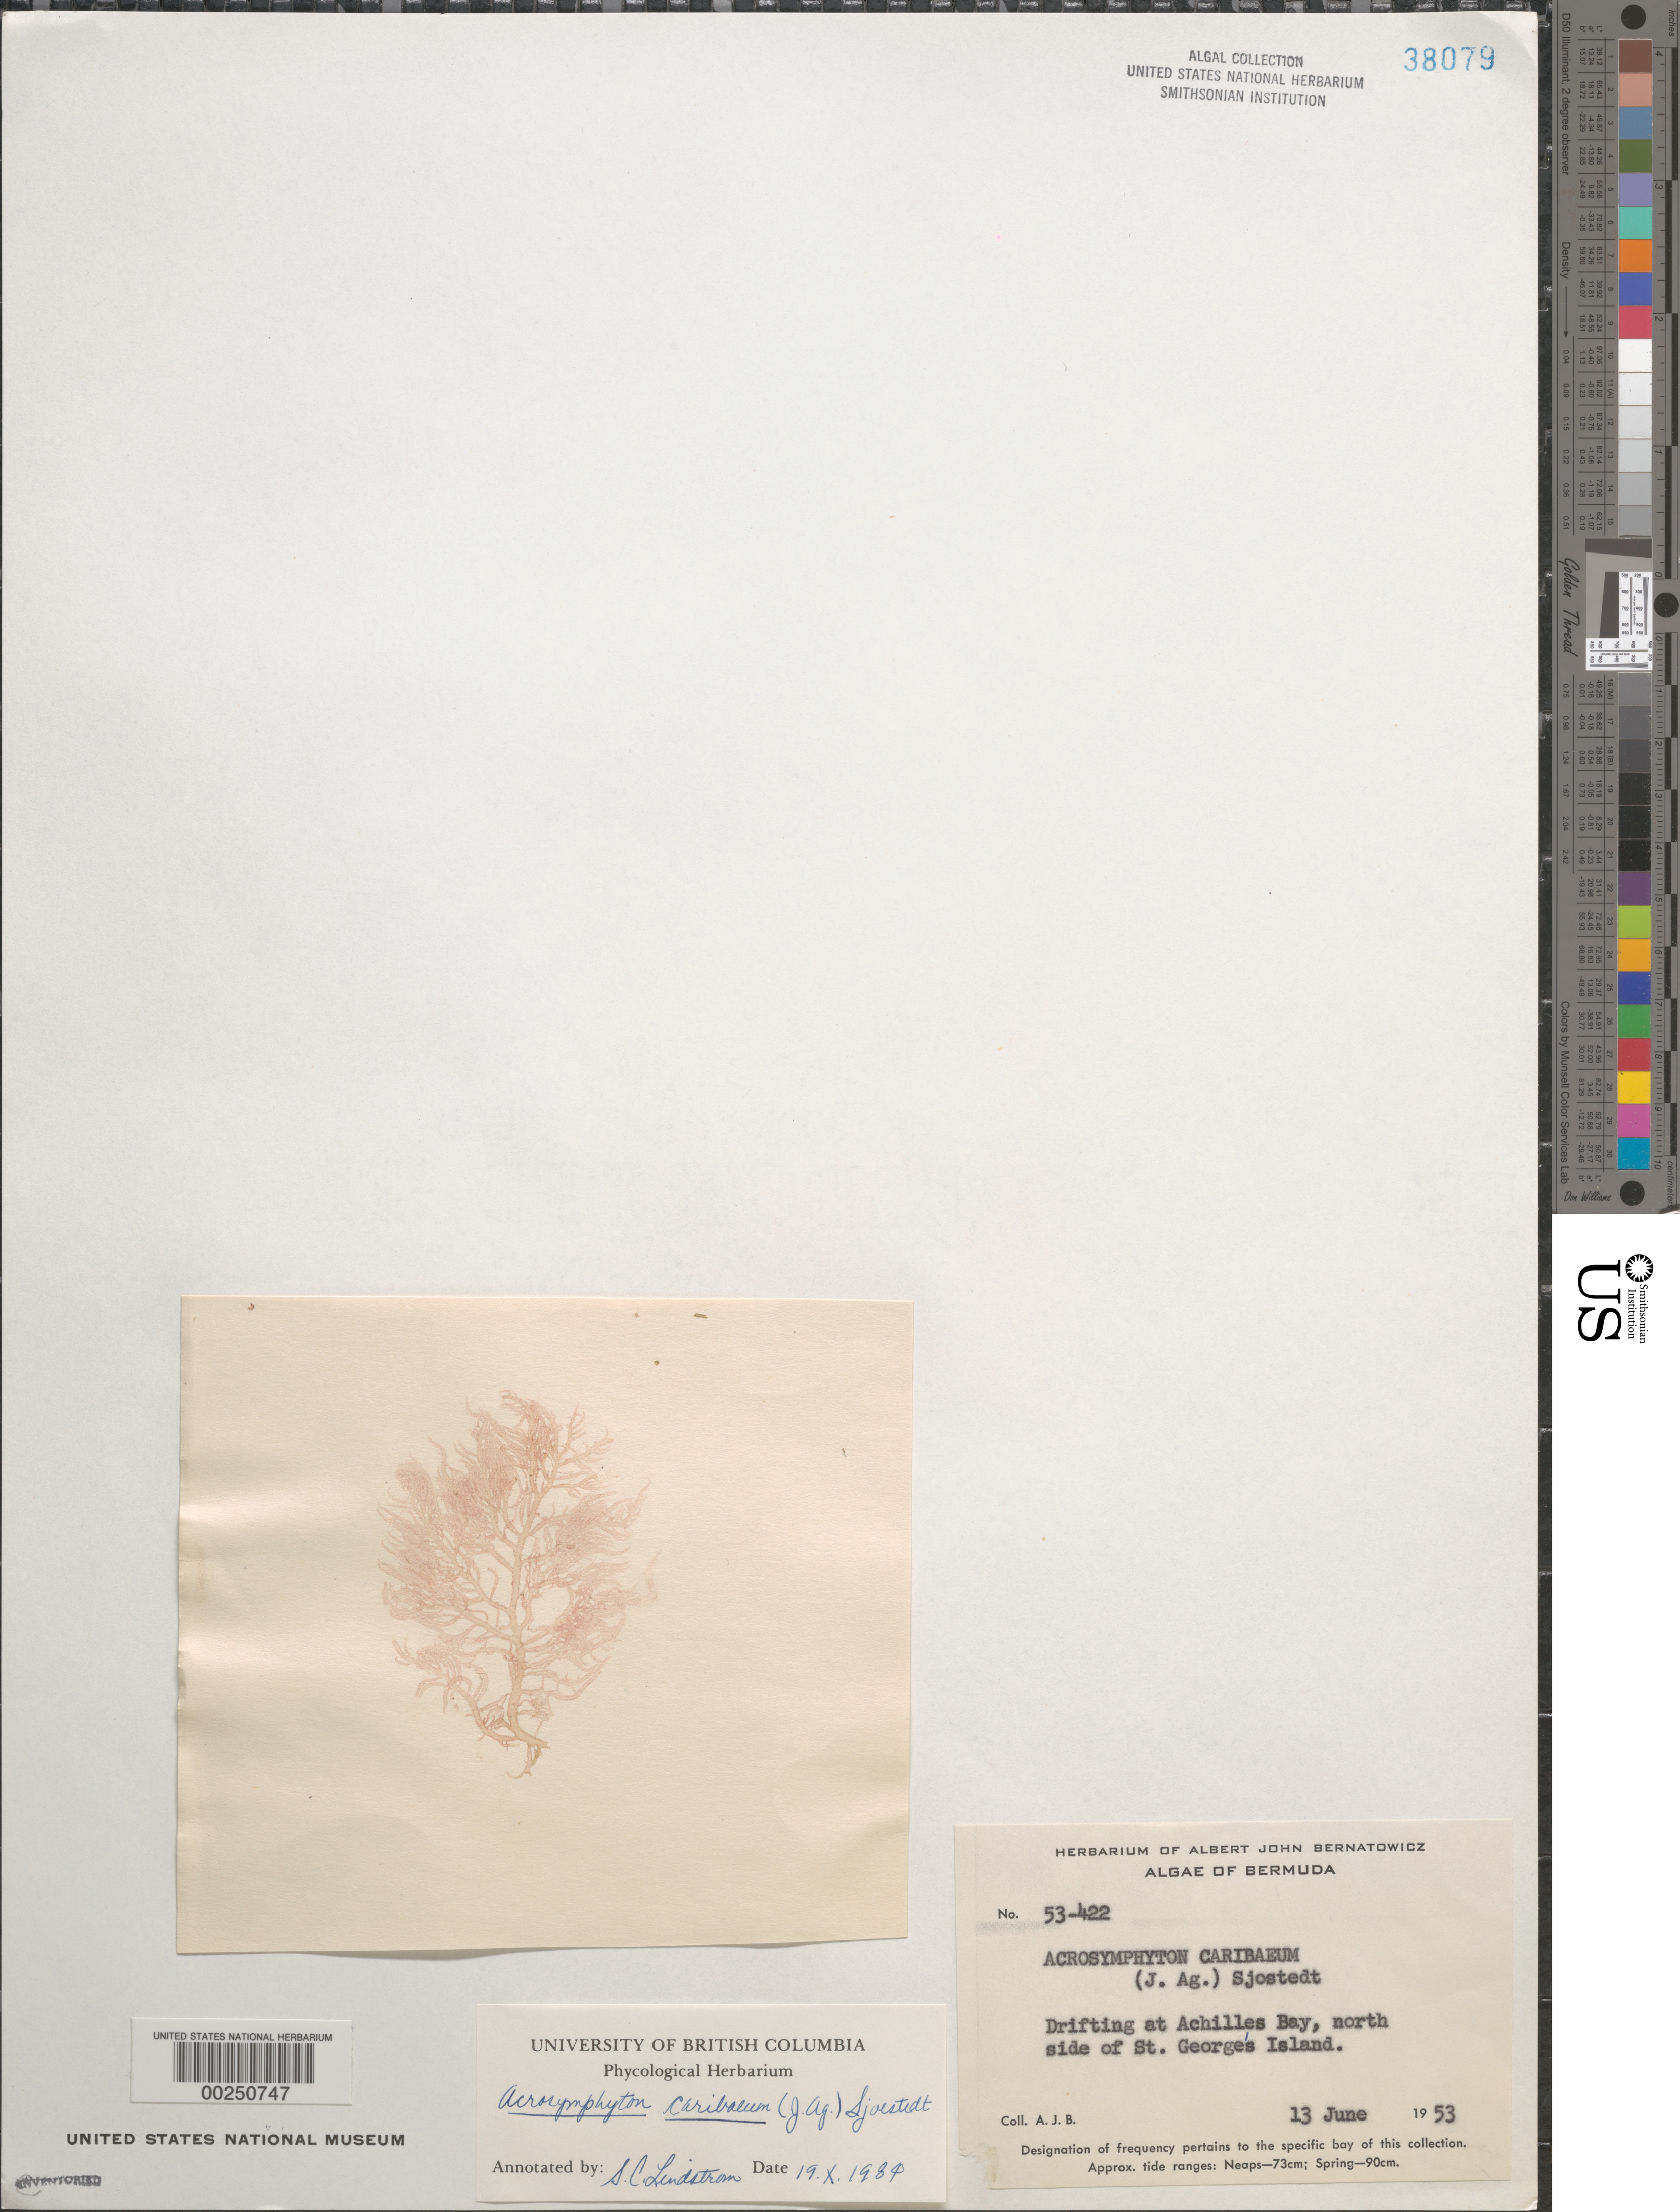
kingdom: Plantae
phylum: Rhodophyta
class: Florideophyceae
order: Acrosymphytales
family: Acrosymphytaceae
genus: Acrosymphyton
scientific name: Acrosymphyton caribaeum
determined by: Lindstrom, S. C.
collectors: A. Bernatowicz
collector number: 53-422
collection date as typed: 13 Jun 1953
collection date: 1953-06-13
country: Bermuda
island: St. George's Island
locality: Achilles Bay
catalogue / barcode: US 38079